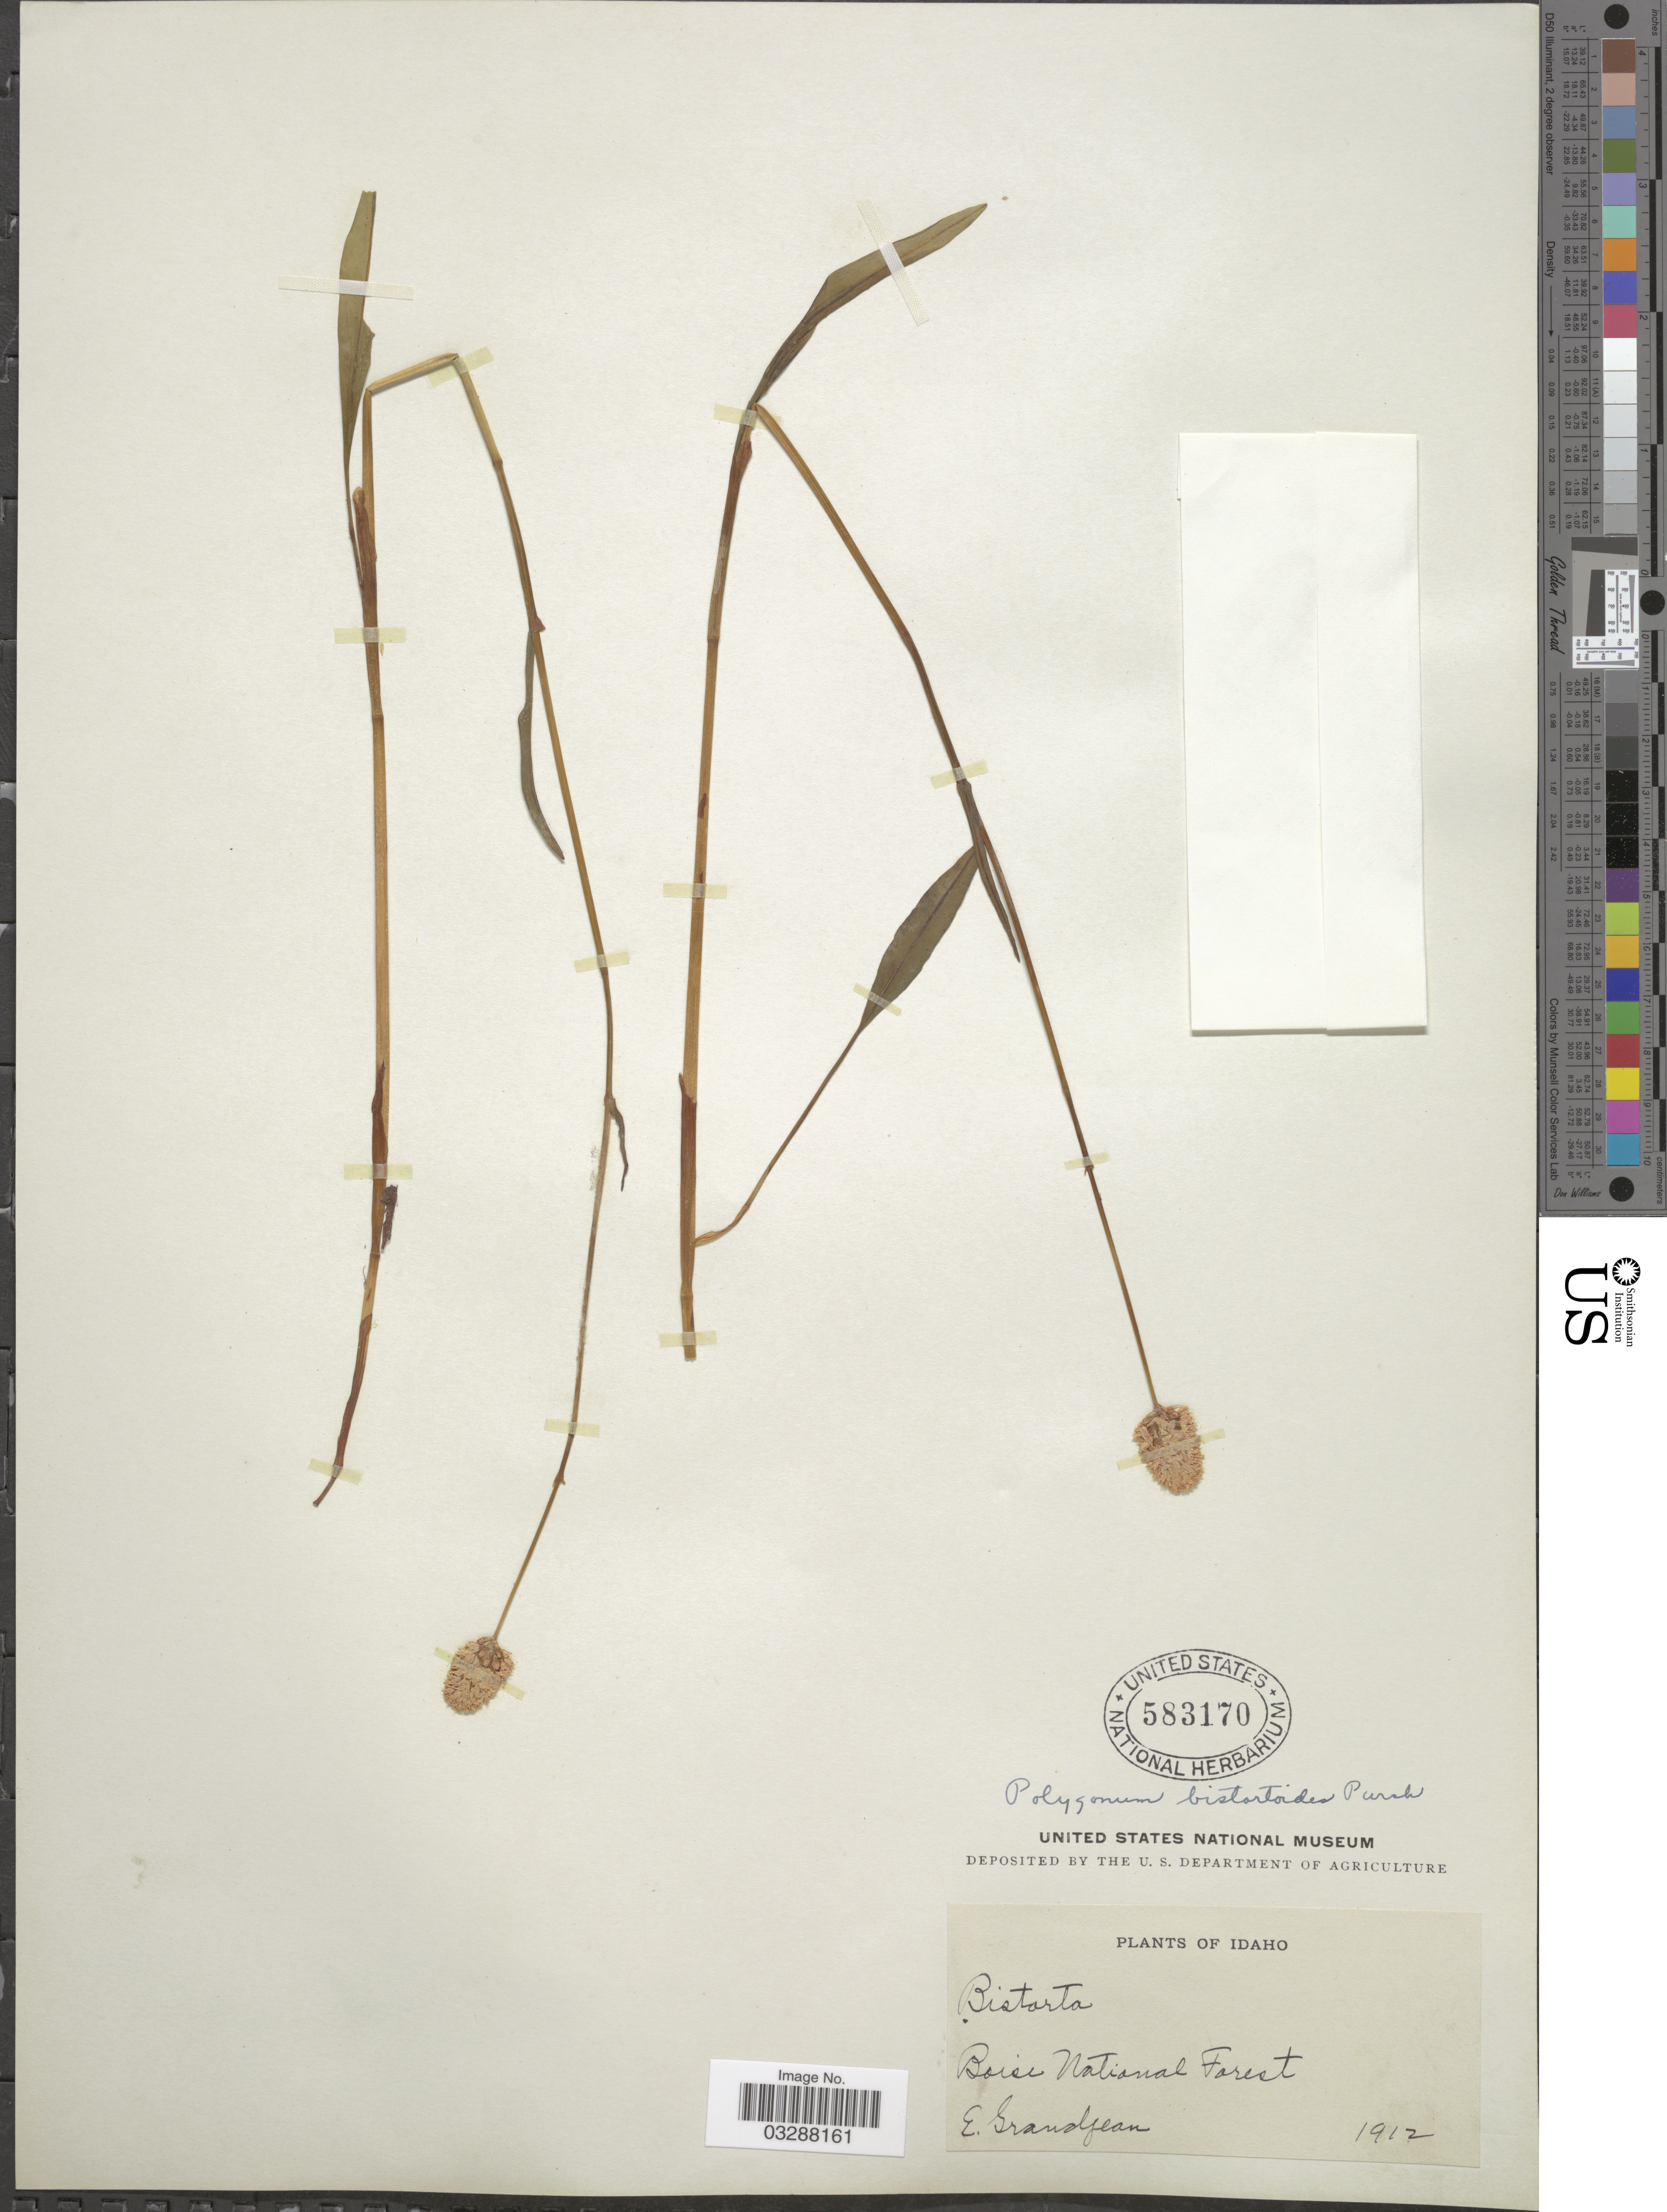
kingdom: Plantae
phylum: Tracheophyta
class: Magnoliopsida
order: Caryophyllales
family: Polygonaceae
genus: Bistorta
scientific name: Bistorta bistortoides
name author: (Pursh) Small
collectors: E. Grandjean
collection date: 1912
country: United States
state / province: Idaho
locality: Boise National Forest.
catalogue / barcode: US 583170